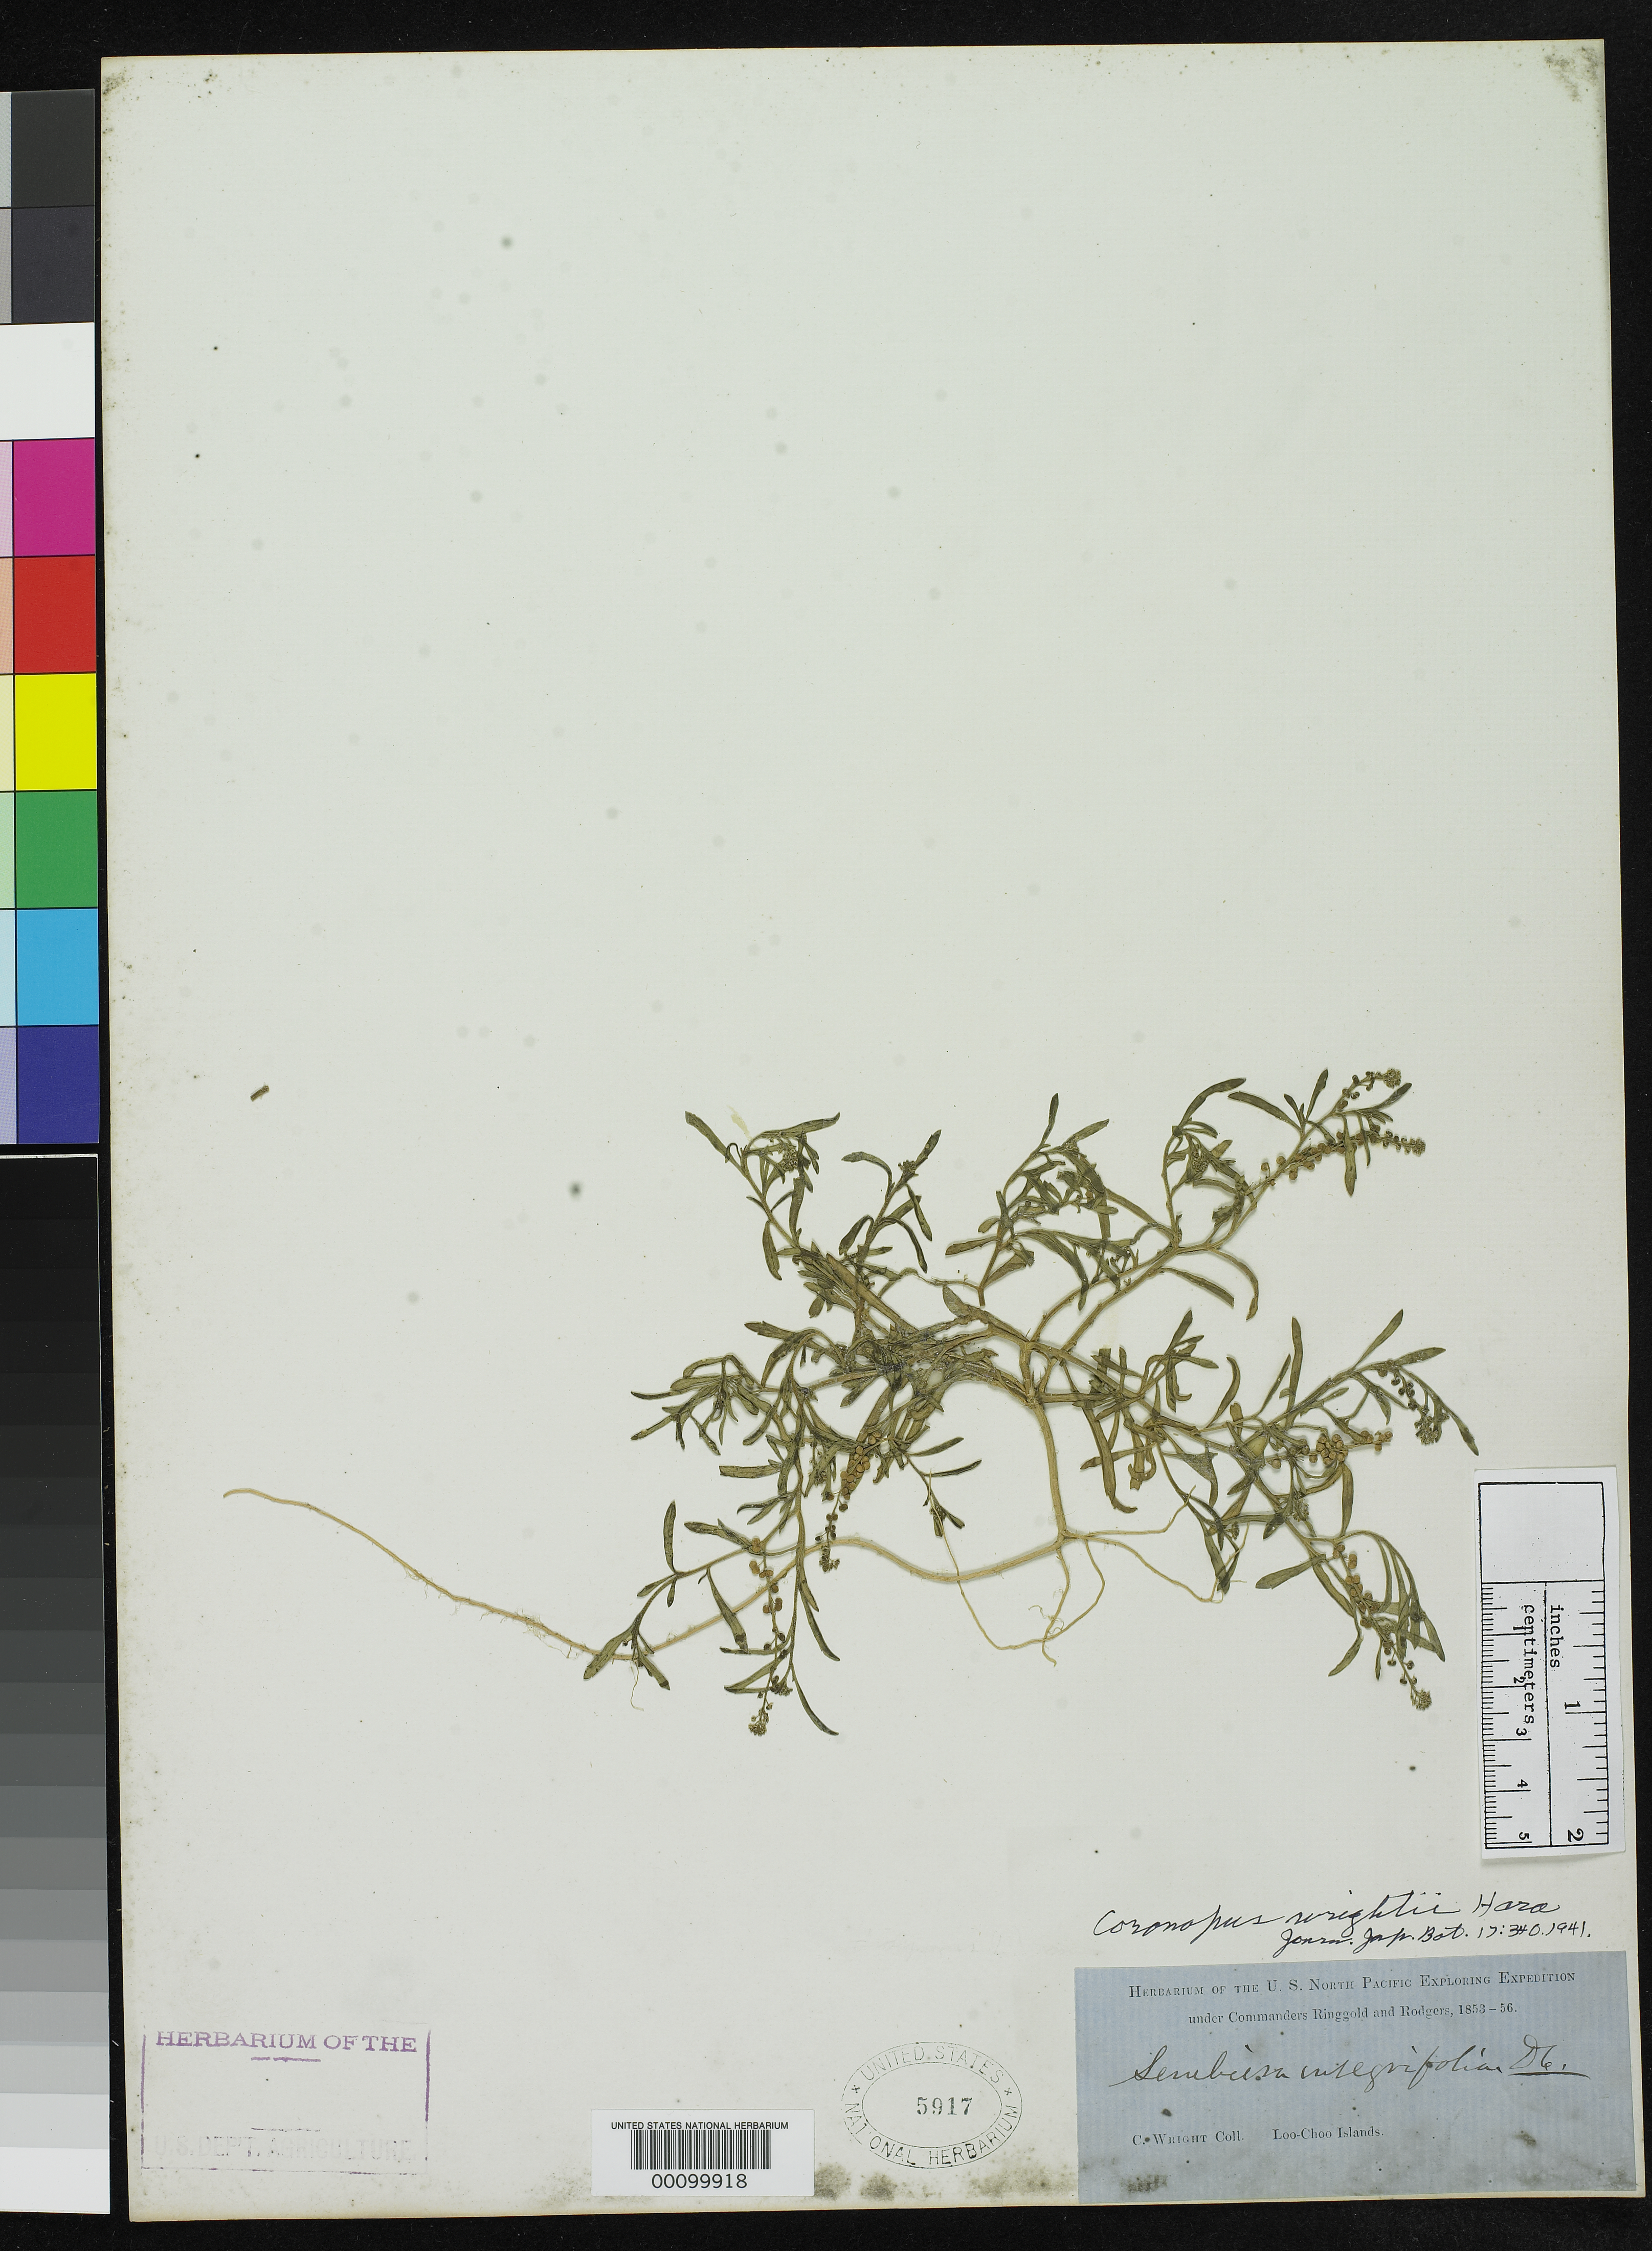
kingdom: Plantae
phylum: Tracheophyta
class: Magnoliopsida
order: Brassicales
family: Brassicaceae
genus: Coronopus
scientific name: Coronopus wrightii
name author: H. Hara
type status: Type Collection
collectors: C. Wright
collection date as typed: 1853 to -- --- 1856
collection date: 1853/1856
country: Japan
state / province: Okinawa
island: Loo-choo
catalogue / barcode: US 5917